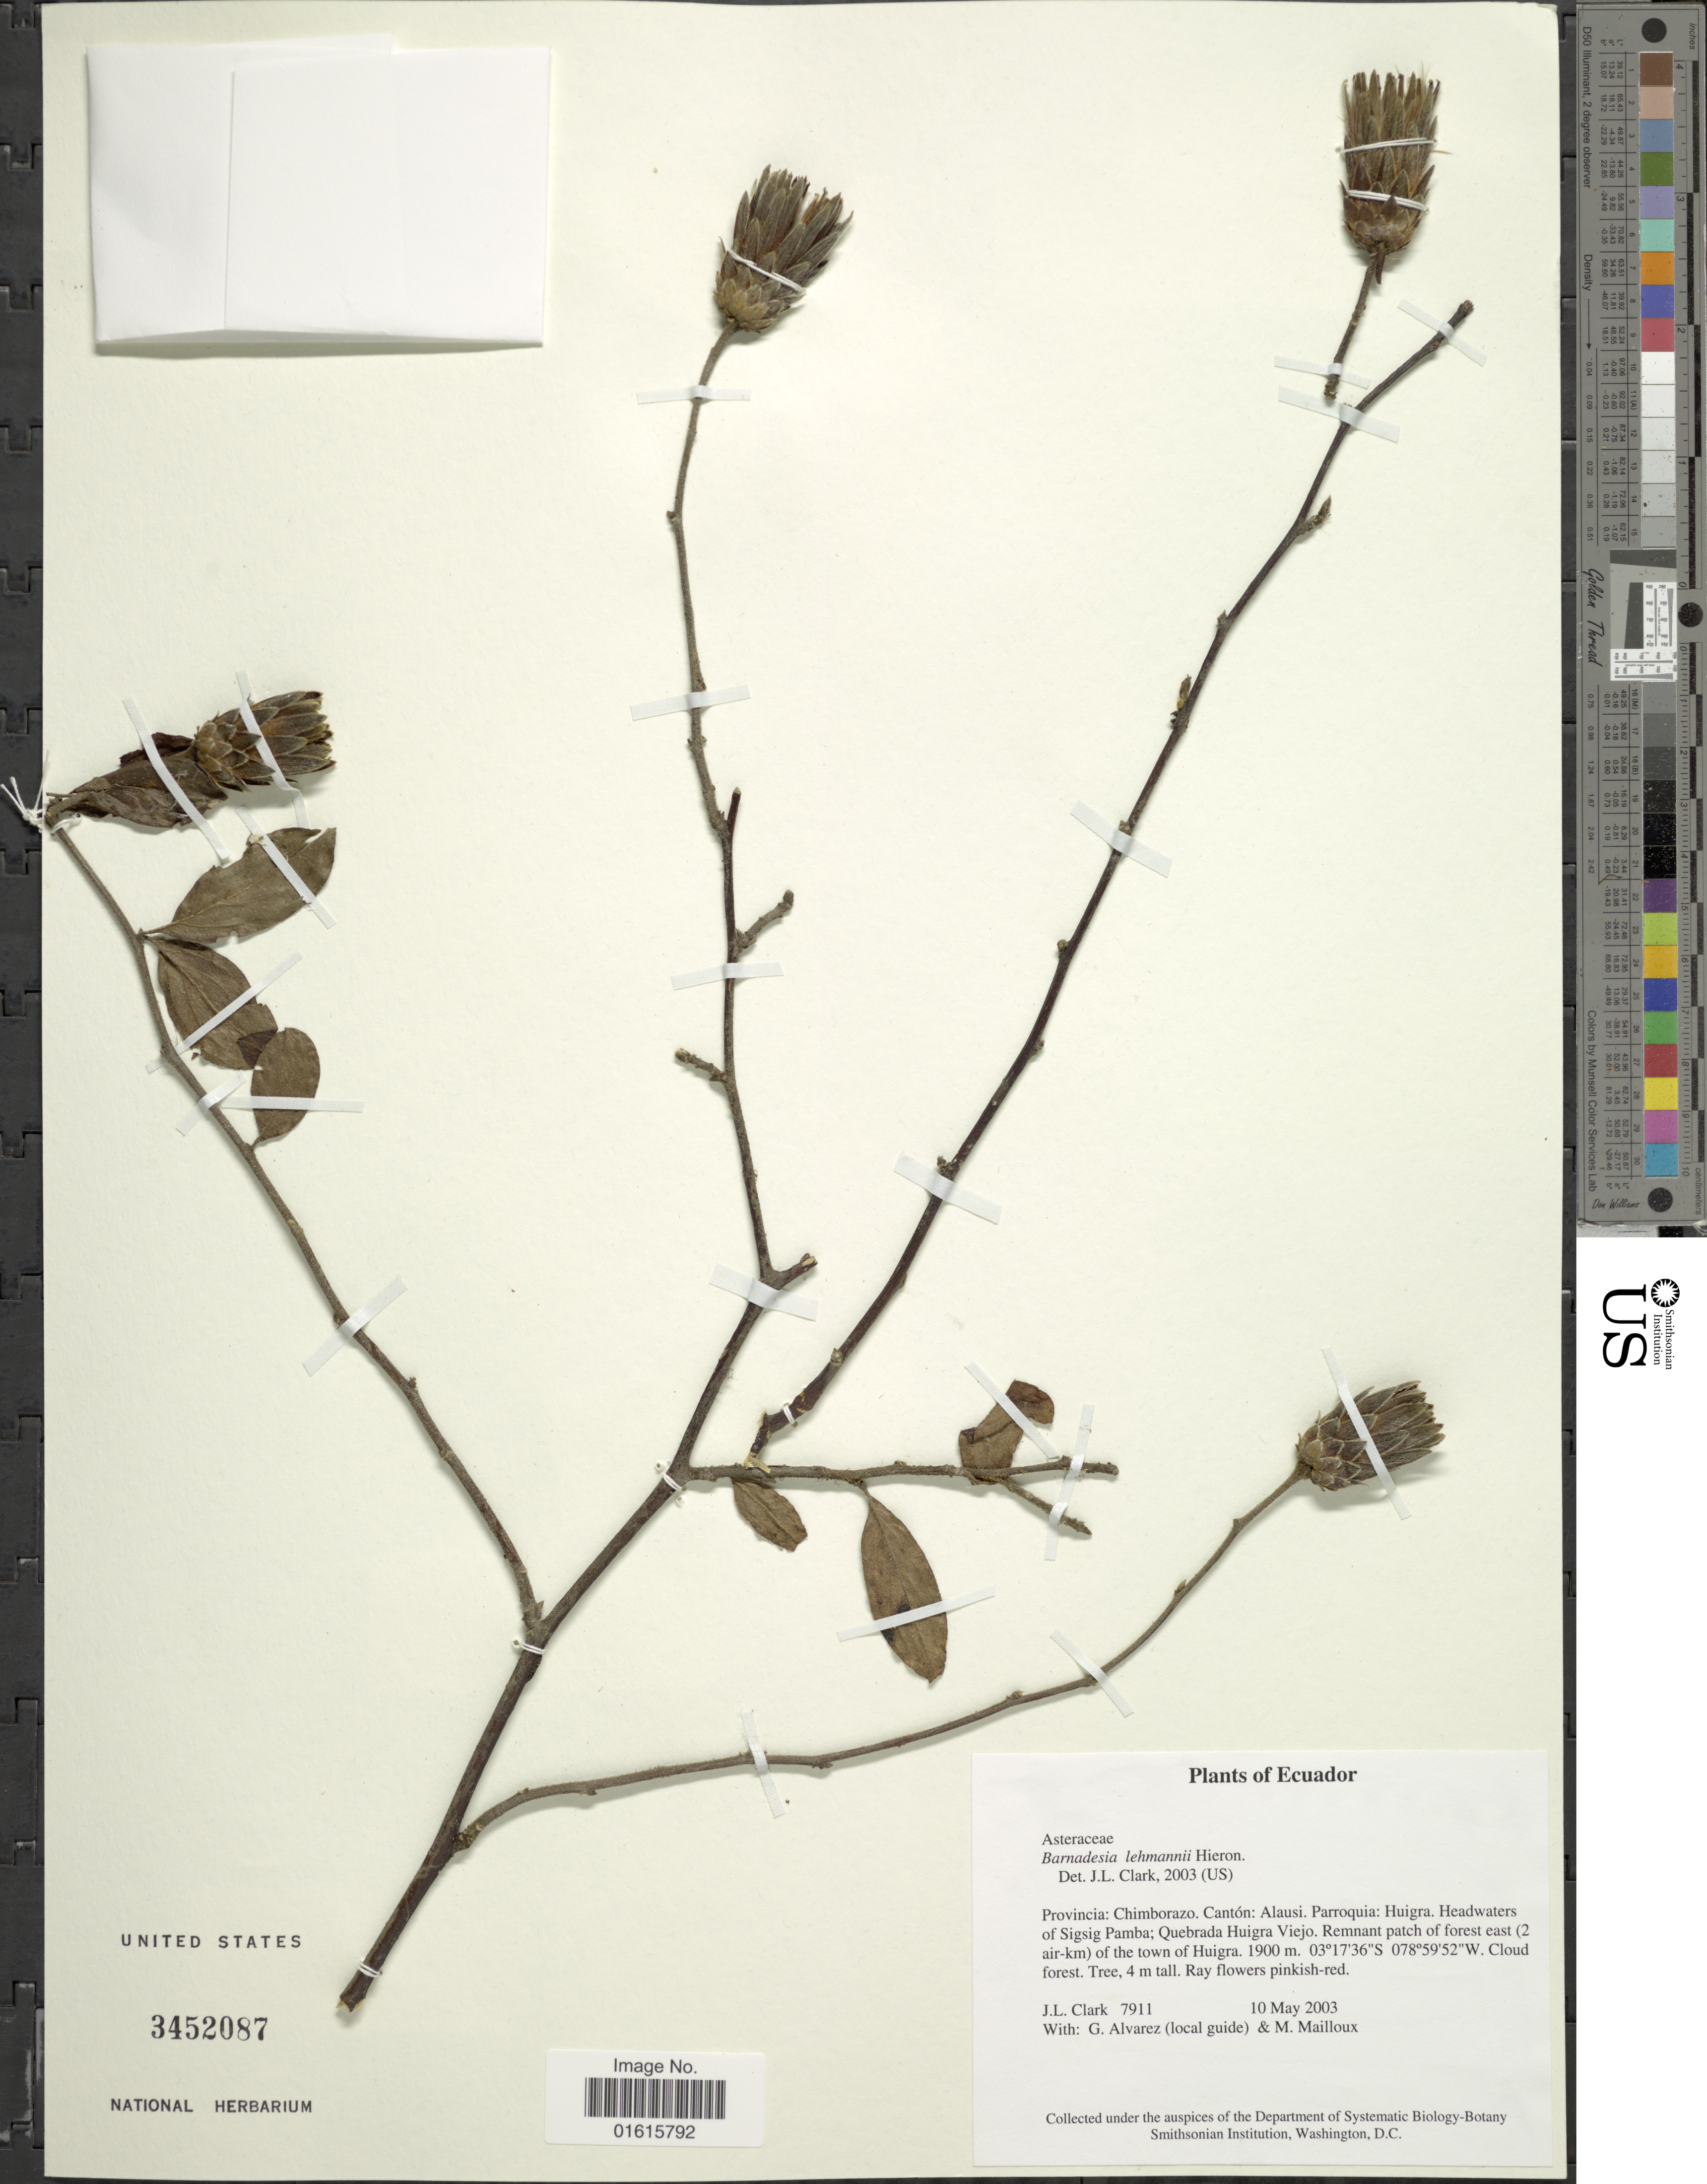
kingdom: Plantae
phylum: Tracheophyta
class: Magnoliopsida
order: Asterales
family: Asteraceae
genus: Barnadesia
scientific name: Barnadesia lehmannii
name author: Hieron.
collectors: J. L. Clark, G. Alvarez (local guide) & M. Mailloux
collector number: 7911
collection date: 2003-05-10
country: Ecuador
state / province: Chimborazo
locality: Canton: Alausi. Parroquia: Huigra. Headwaters of Sigsig Pamba: Quebrada Huigra Viejo, Remnant patch forest east (2 air km)of the town of Huigra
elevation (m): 1900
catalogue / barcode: US 3452087